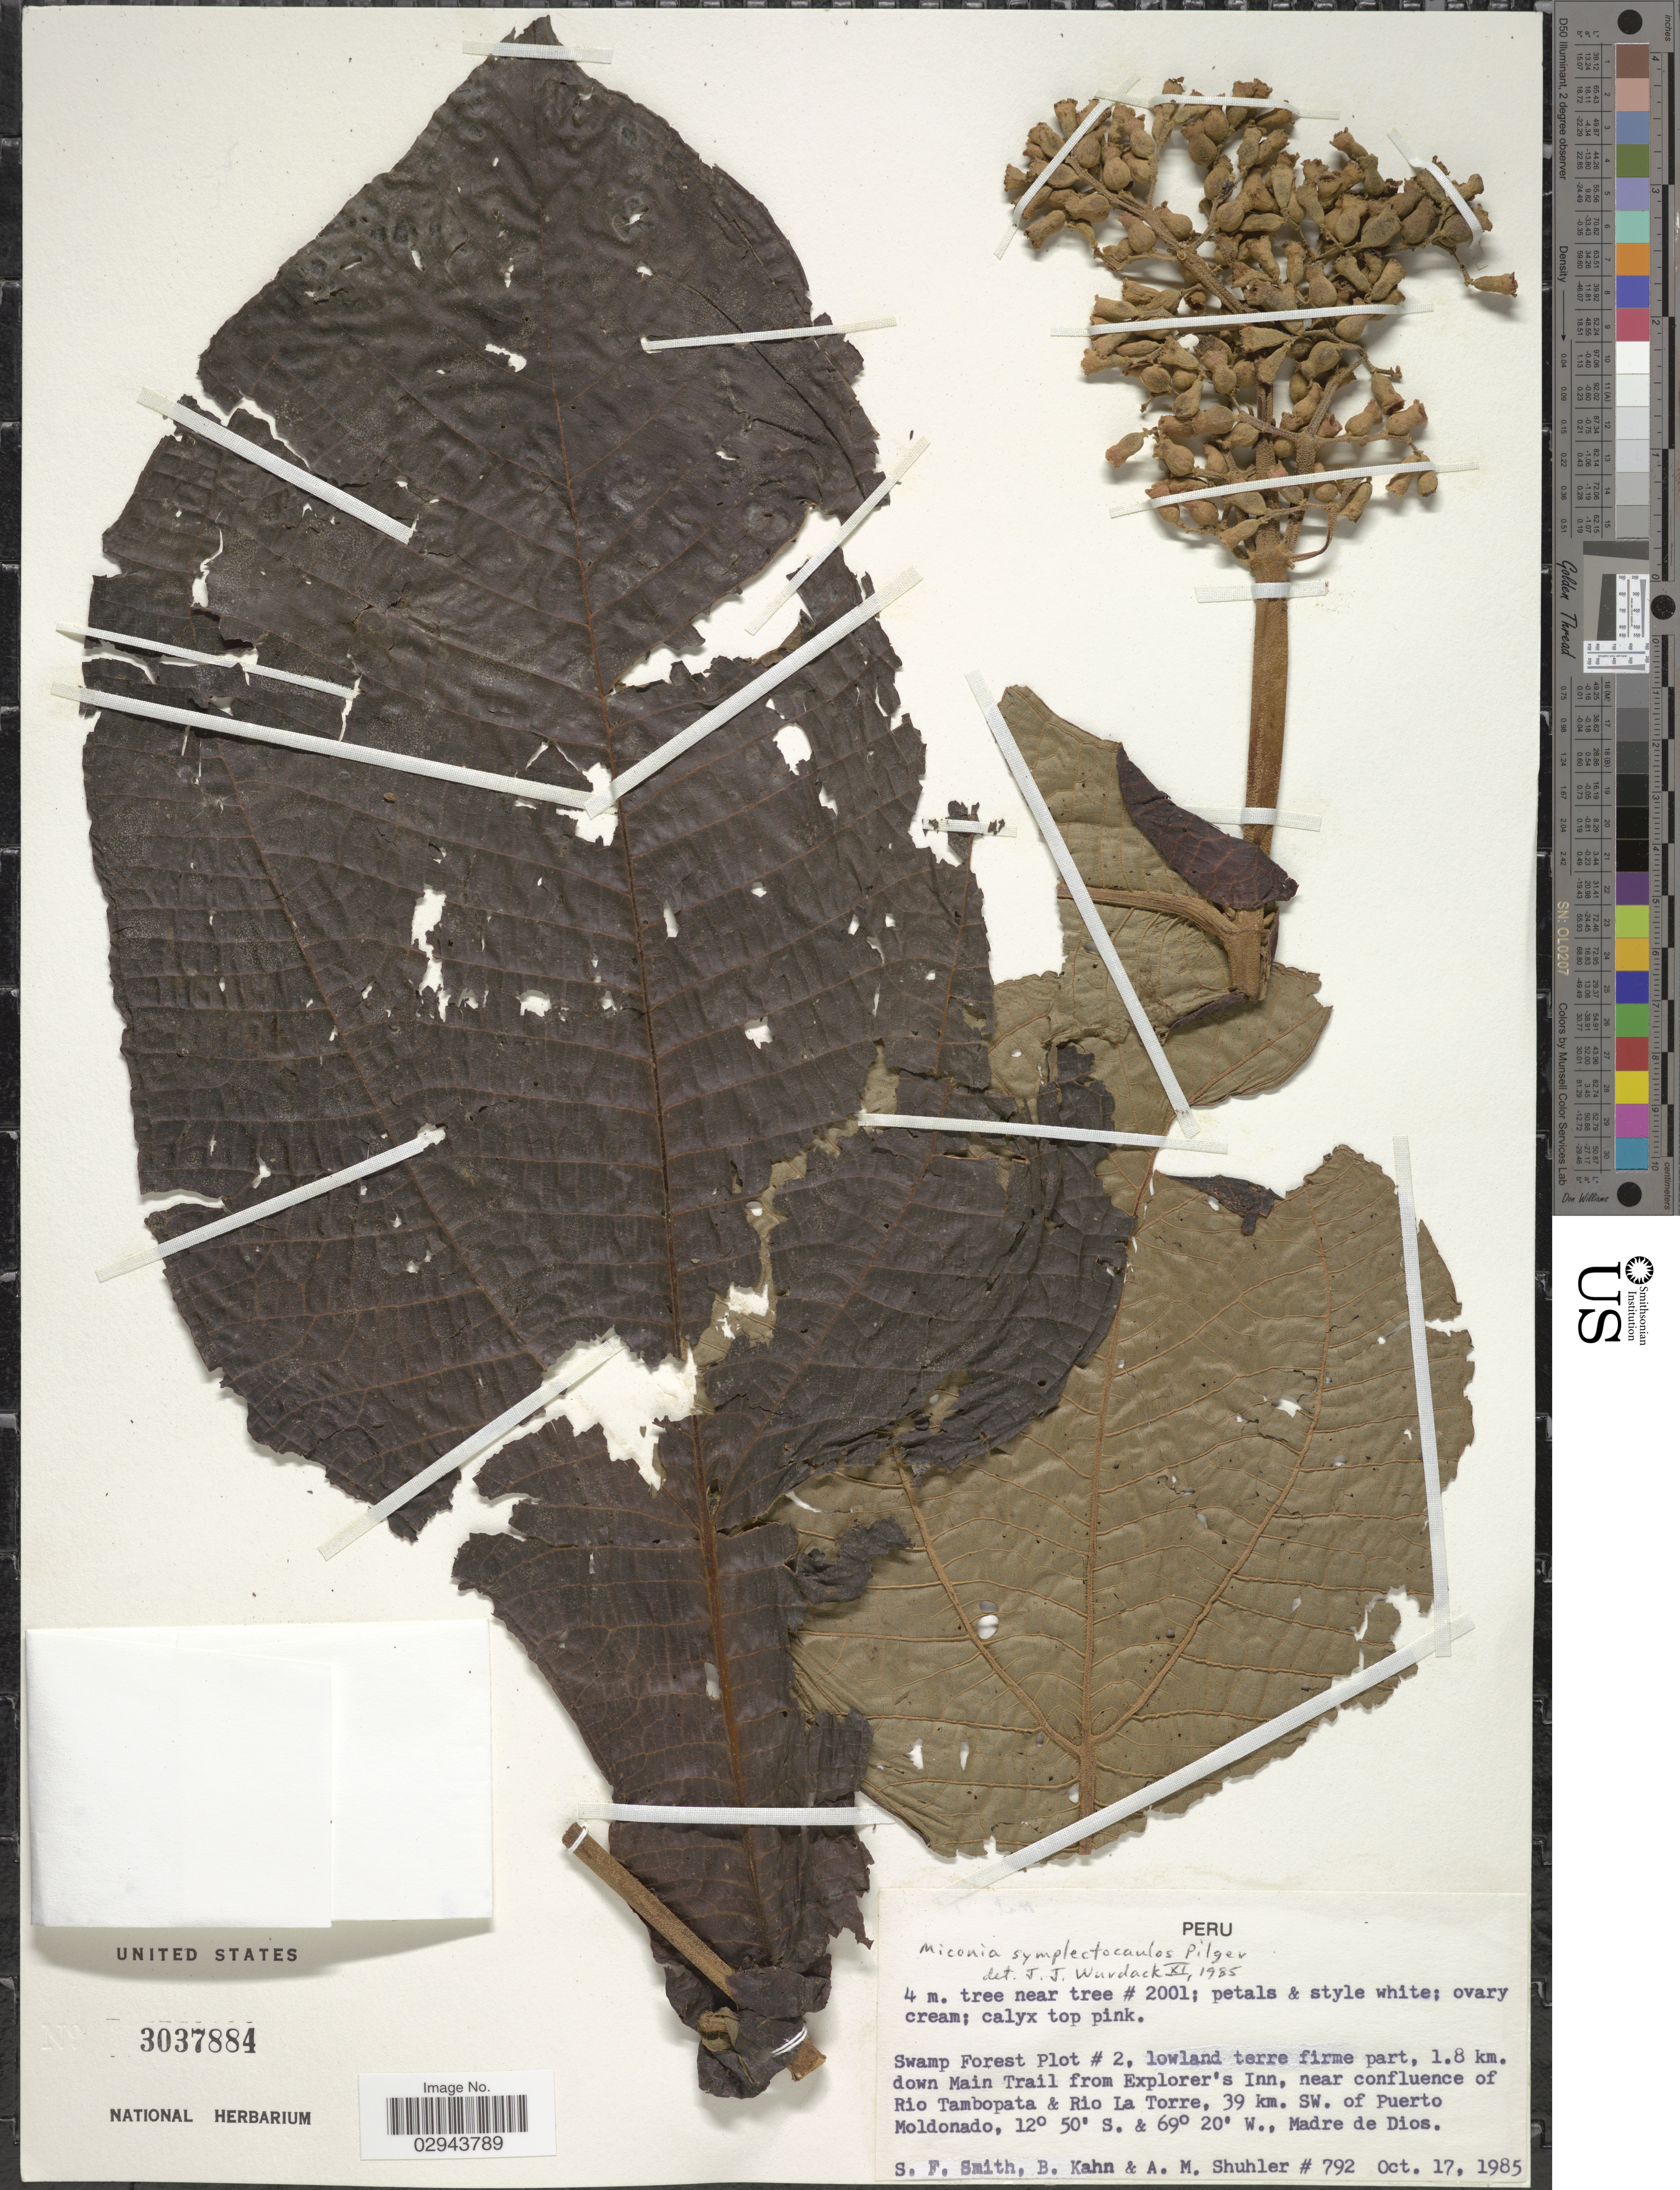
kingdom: Plantae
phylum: Tracheophyta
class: Magnoliopsida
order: Myrtales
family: Melastomataceae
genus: Miconia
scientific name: Miconia symplectocaulos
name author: Pilg.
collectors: S.F. Smith, B. Kahn & A. Shuhler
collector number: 792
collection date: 1985-10-17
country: Peru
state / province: Madre de Dios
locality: Swamp Forest Plot # 2, 1.8 km. down Main Trail from Explorer's Inn, near confluence of Rio Tambopata & Rio La Torre, 39 km. SW. of Puerto Moldonado.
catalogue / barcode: US 3037884